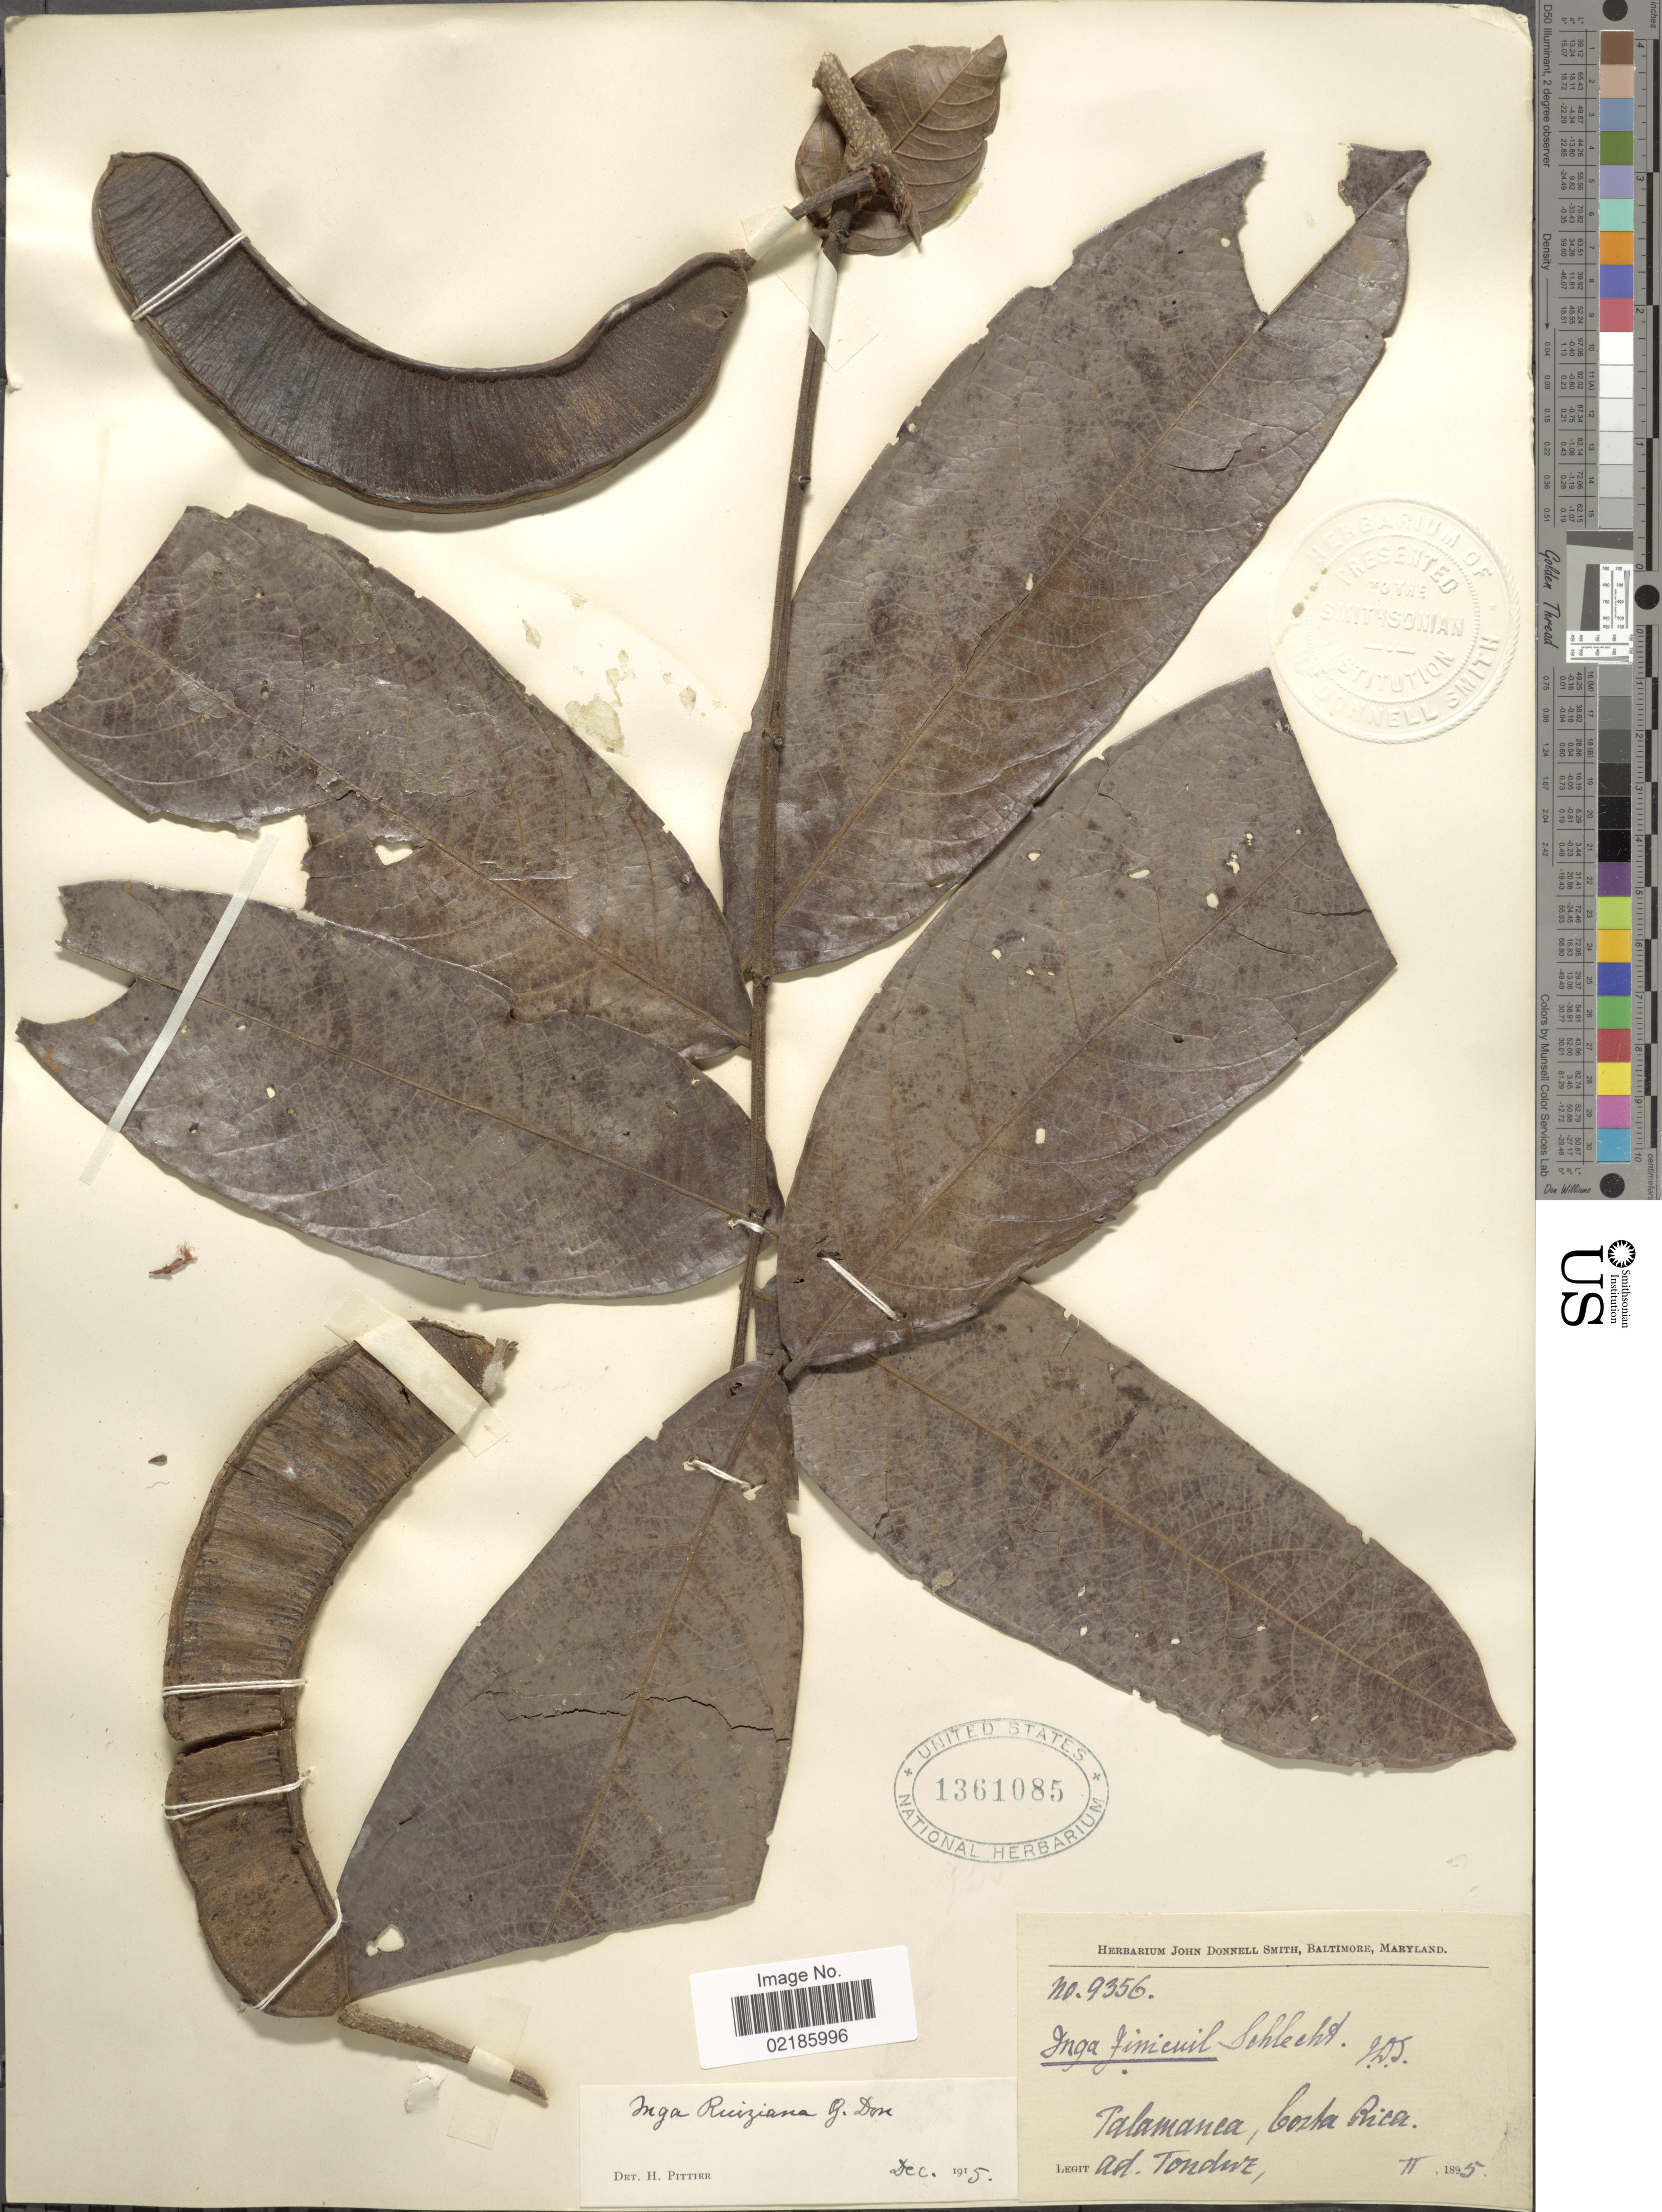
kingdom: Plantae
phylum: Tracheophyta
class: Magnoliopsida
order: Fabales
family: Fabaceae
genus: Inga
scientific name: Inga ruiziana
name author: G. Don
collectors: A. Tonduz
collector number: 9356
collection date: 1895-02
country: Costa Rica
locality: Talamanca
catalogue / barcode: US 1361085